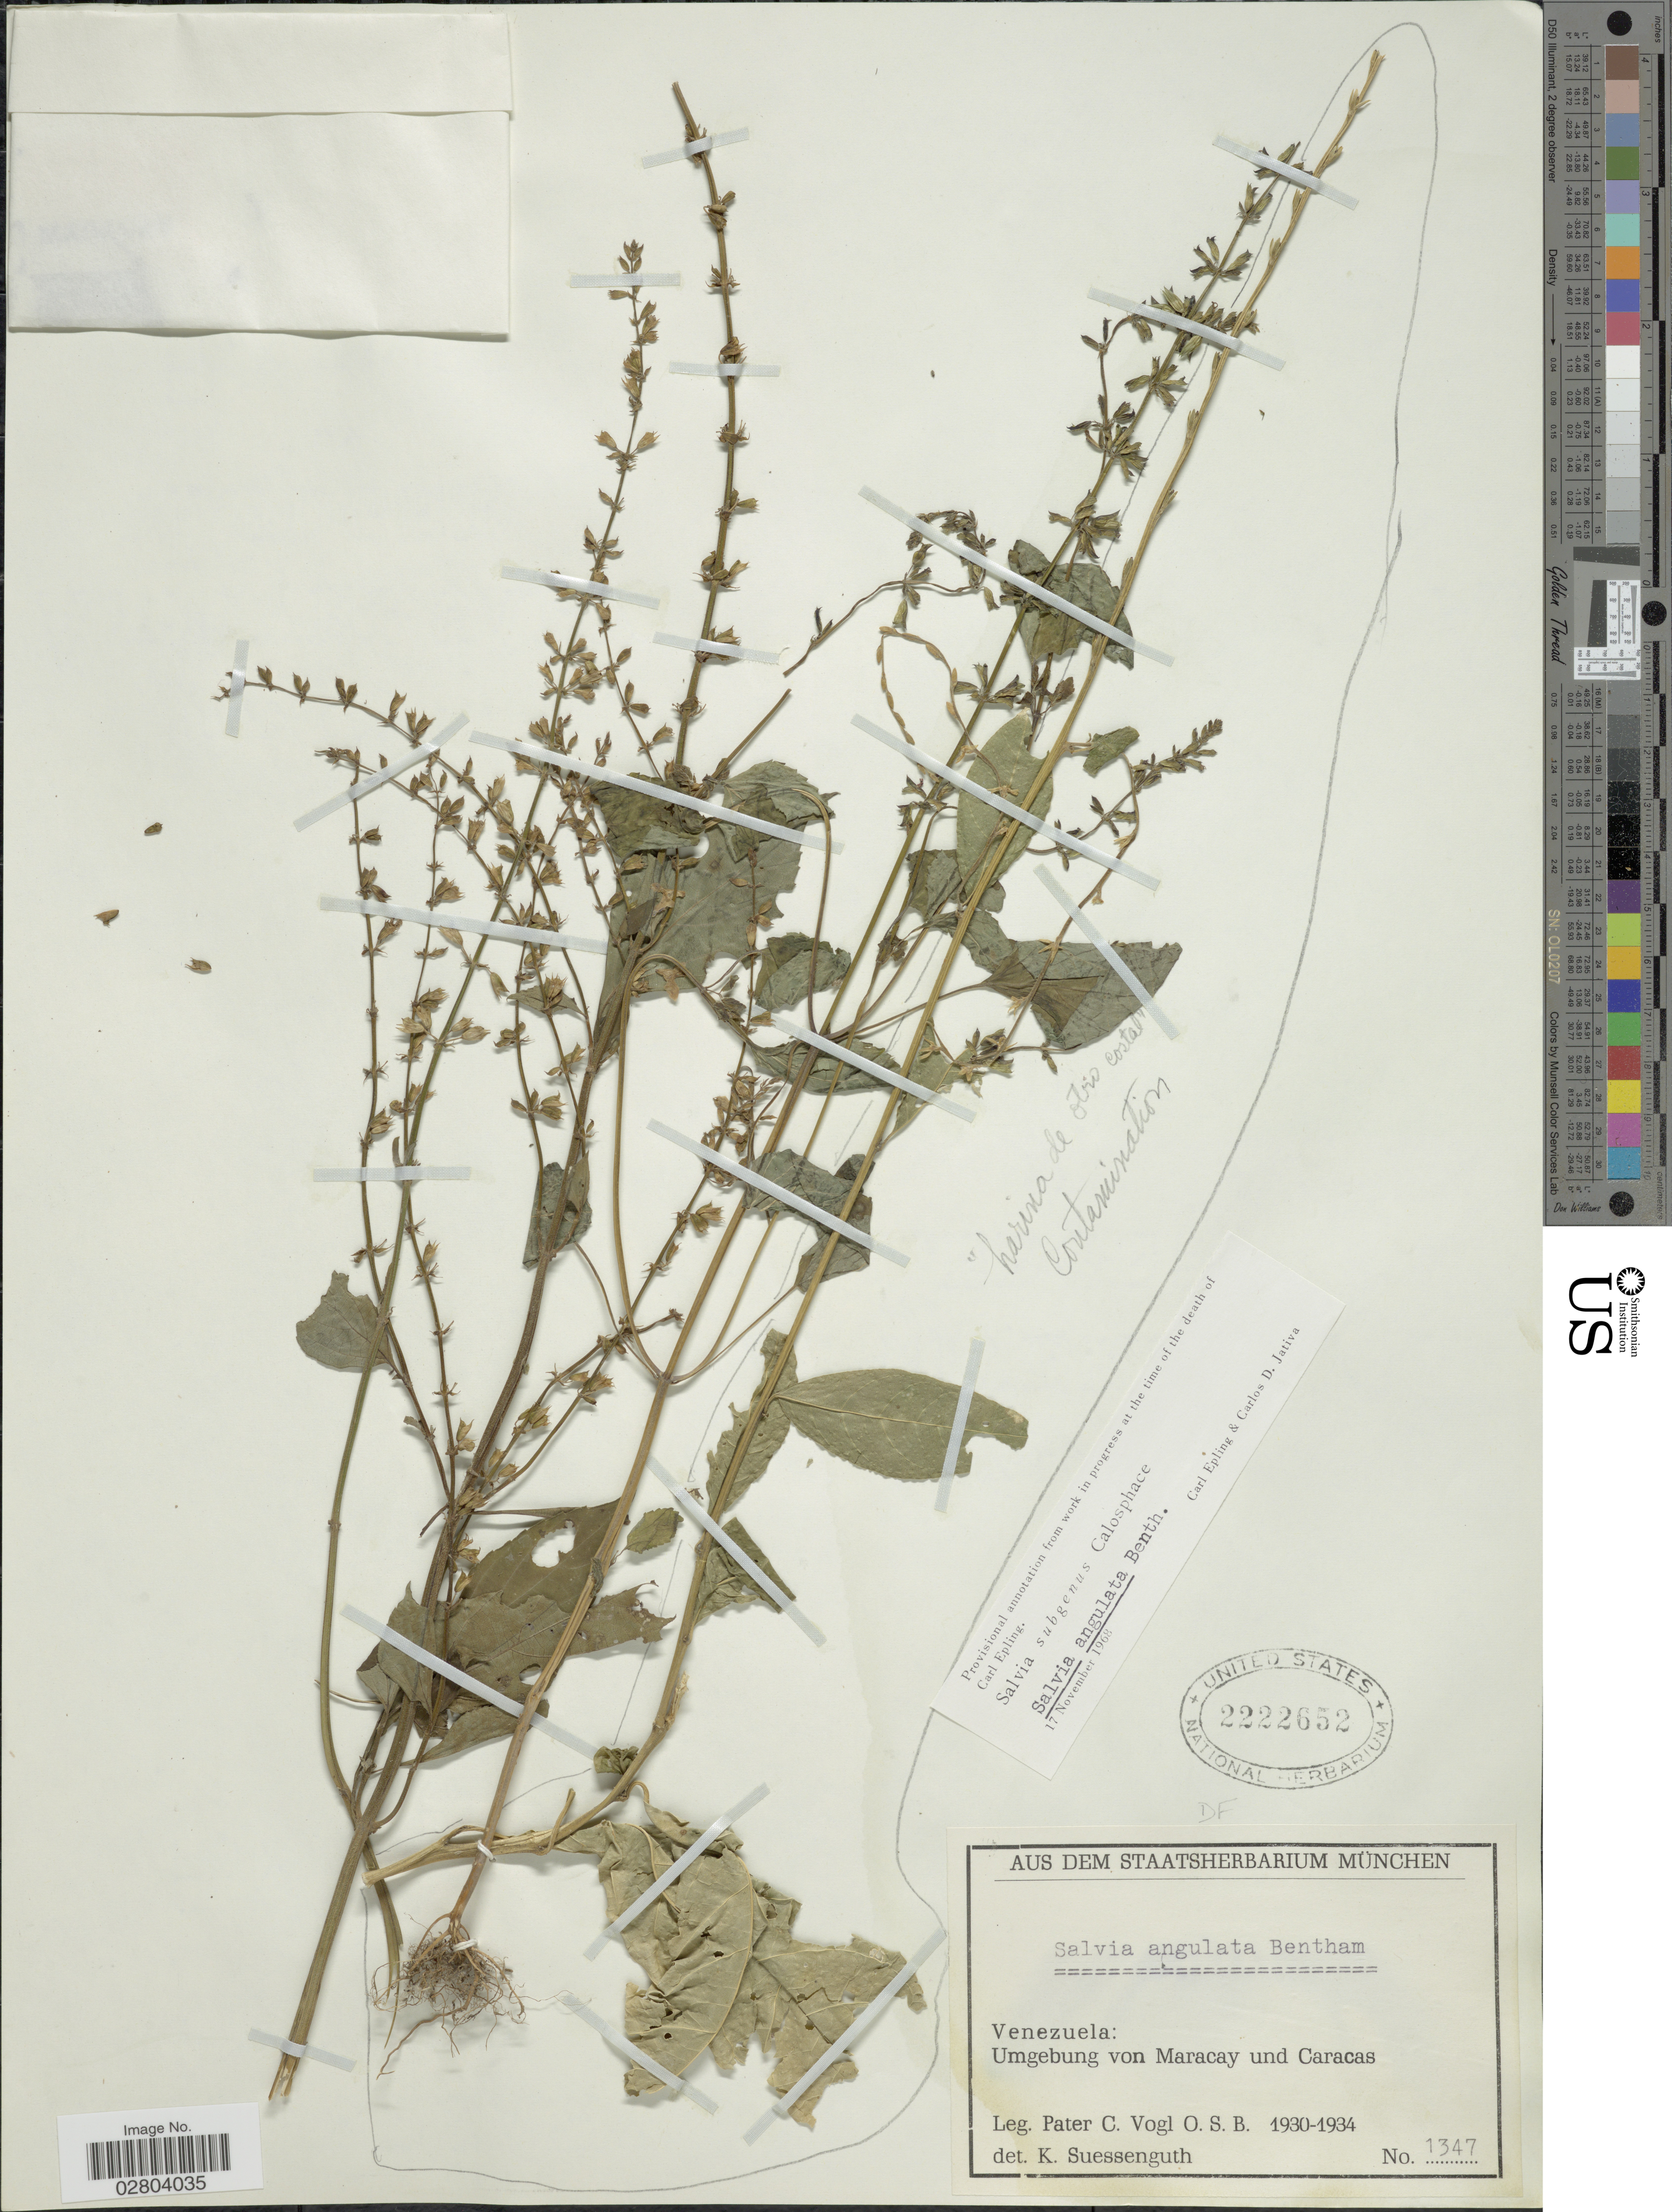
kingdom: Plantae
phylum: Tracheophyta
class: Magnoliopsida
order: Lamiales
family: Lamiaceae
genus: Salvia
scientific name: Salvia angulata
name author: Benth.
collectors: P. Vogl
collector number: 1347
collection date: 1930/1934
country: Venezuela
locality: Umgebung von Maracay und Caracas.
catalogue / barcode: US 2222652